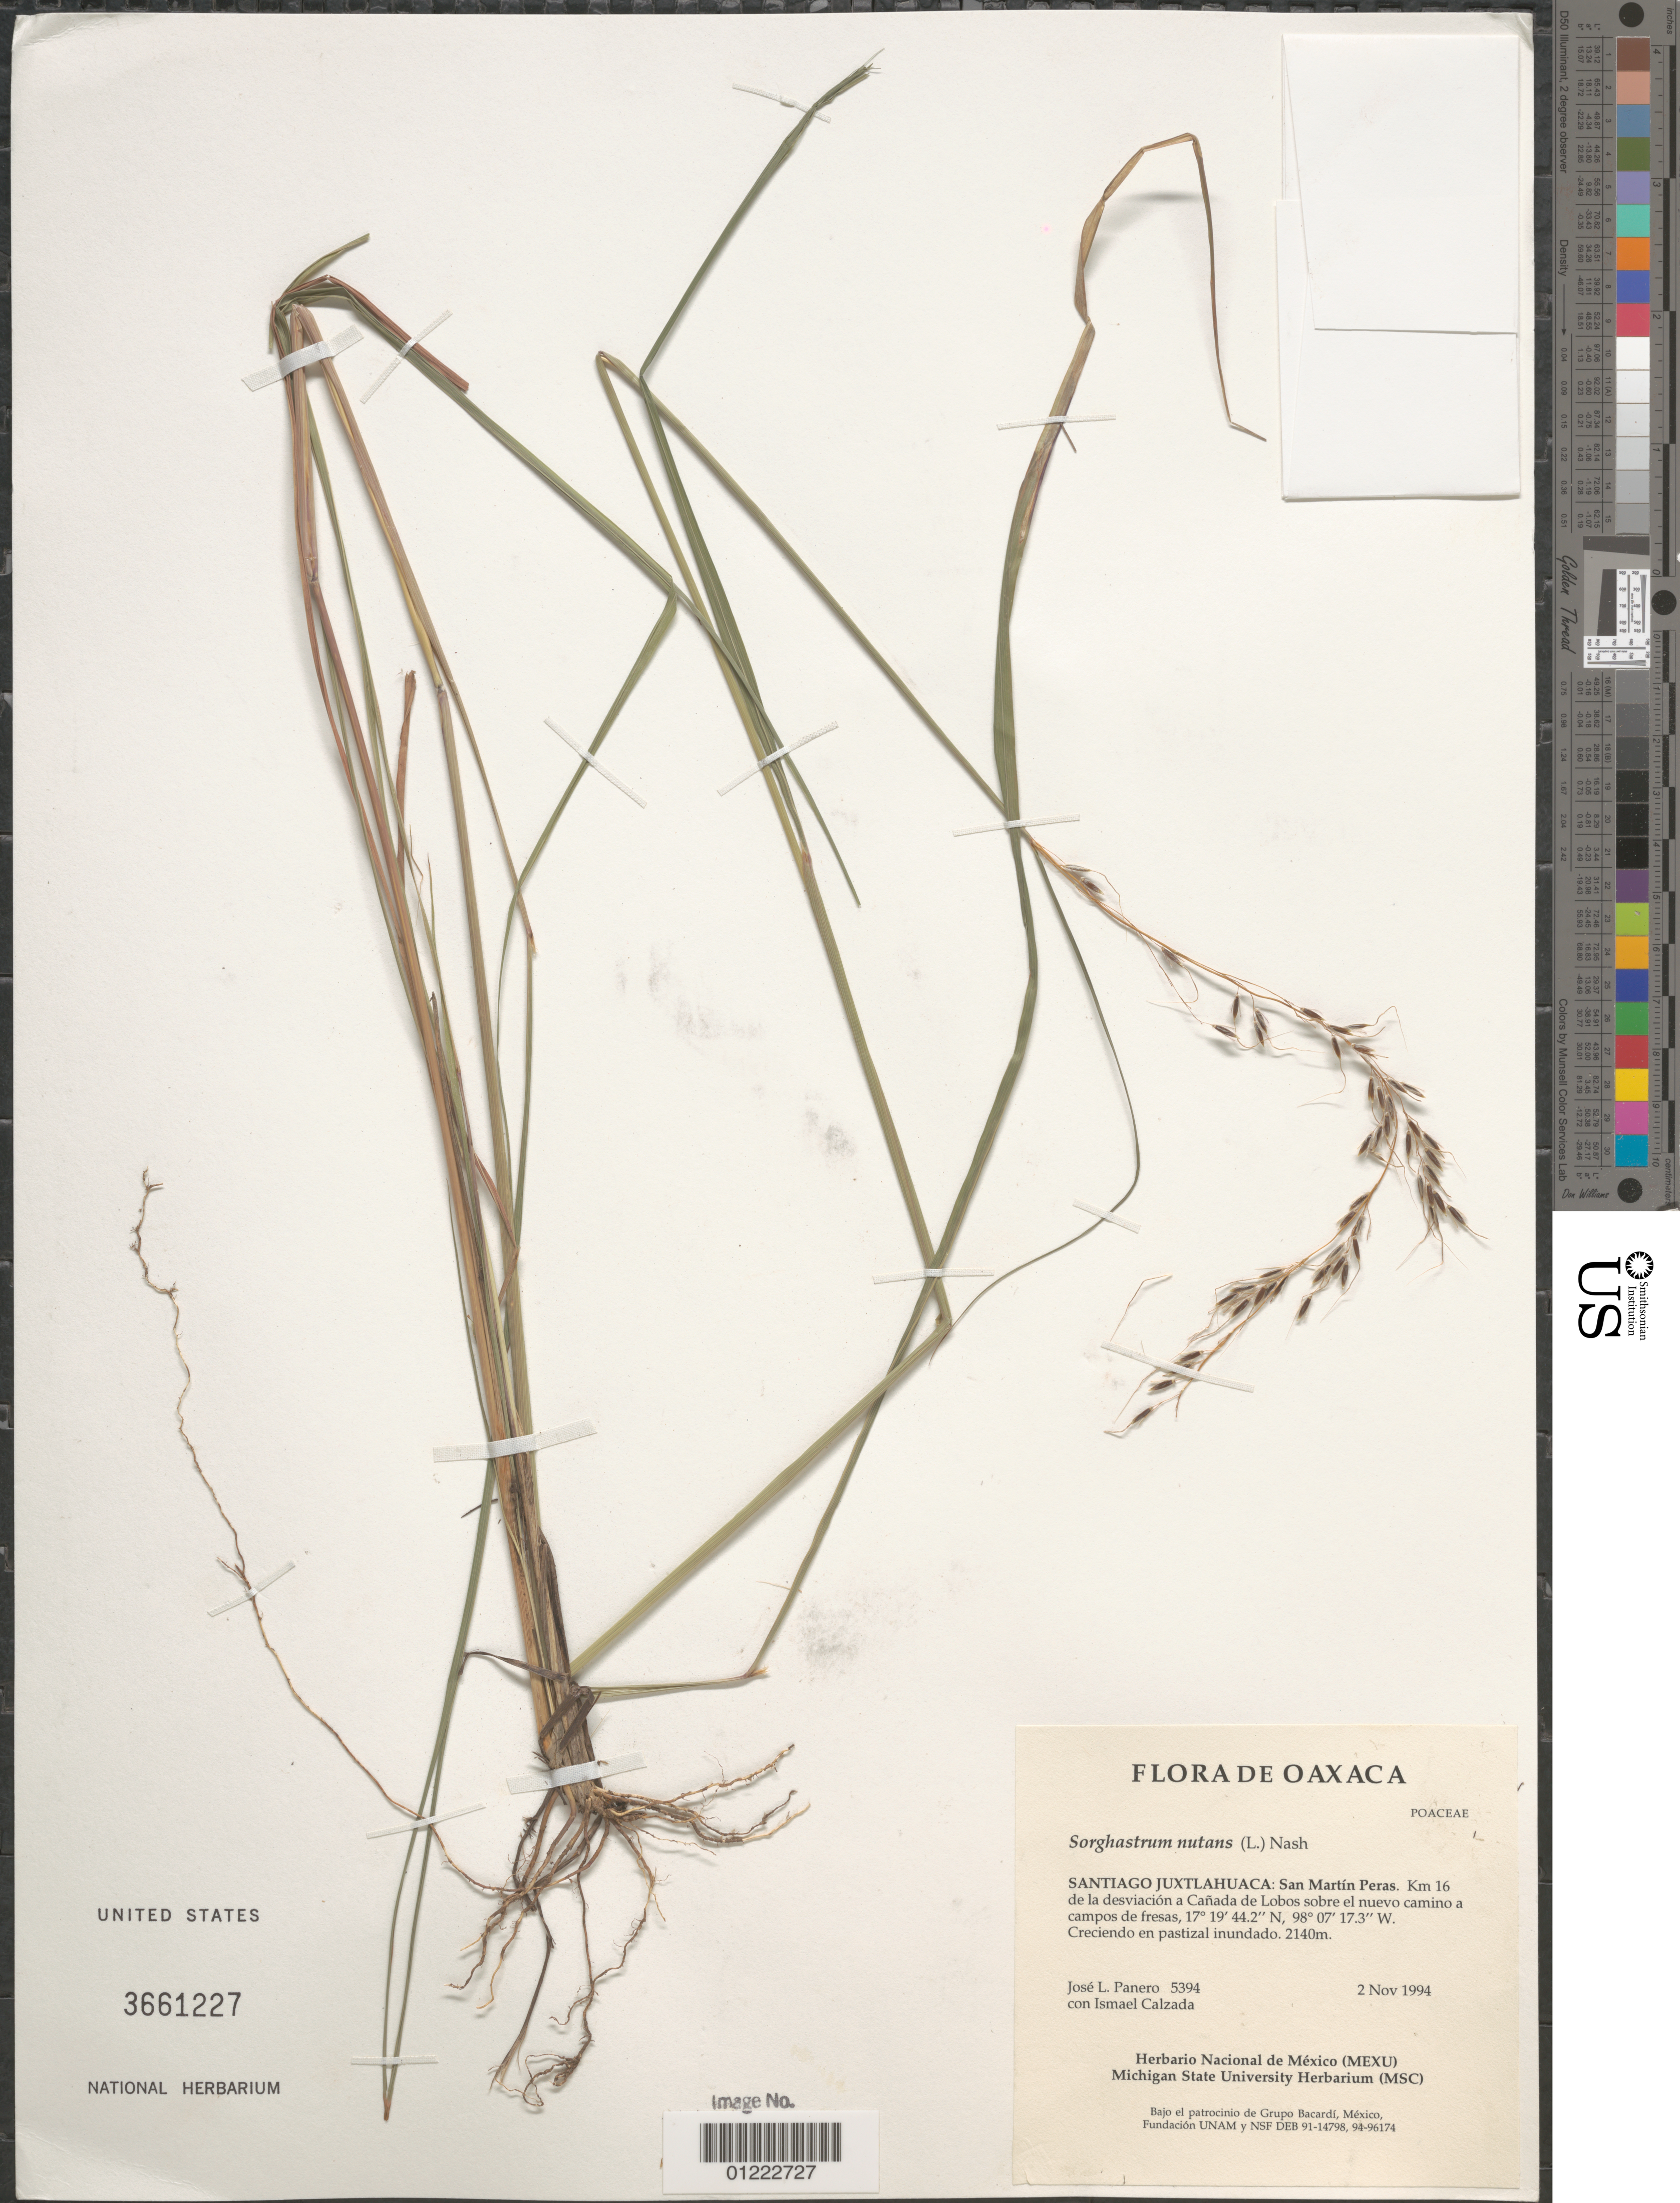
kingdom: Plantae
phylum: Tracheophyta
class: Liliopsida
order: Poales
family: Poaceae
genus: Sorghastrum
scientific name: Sorghastrum nutans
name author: (L.) Nash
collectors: J. L. Panero & J. I. Calzada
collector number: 5394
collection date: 1994-11-02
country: Mexico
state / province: Oaxaca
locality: Santiago Juxtlahuaca: San Martín Peras. Km 16 de la desviación a Cañada de Lobos sobre el nuevo camino a campos de fresas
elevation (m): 2140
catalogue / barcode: US 3661227